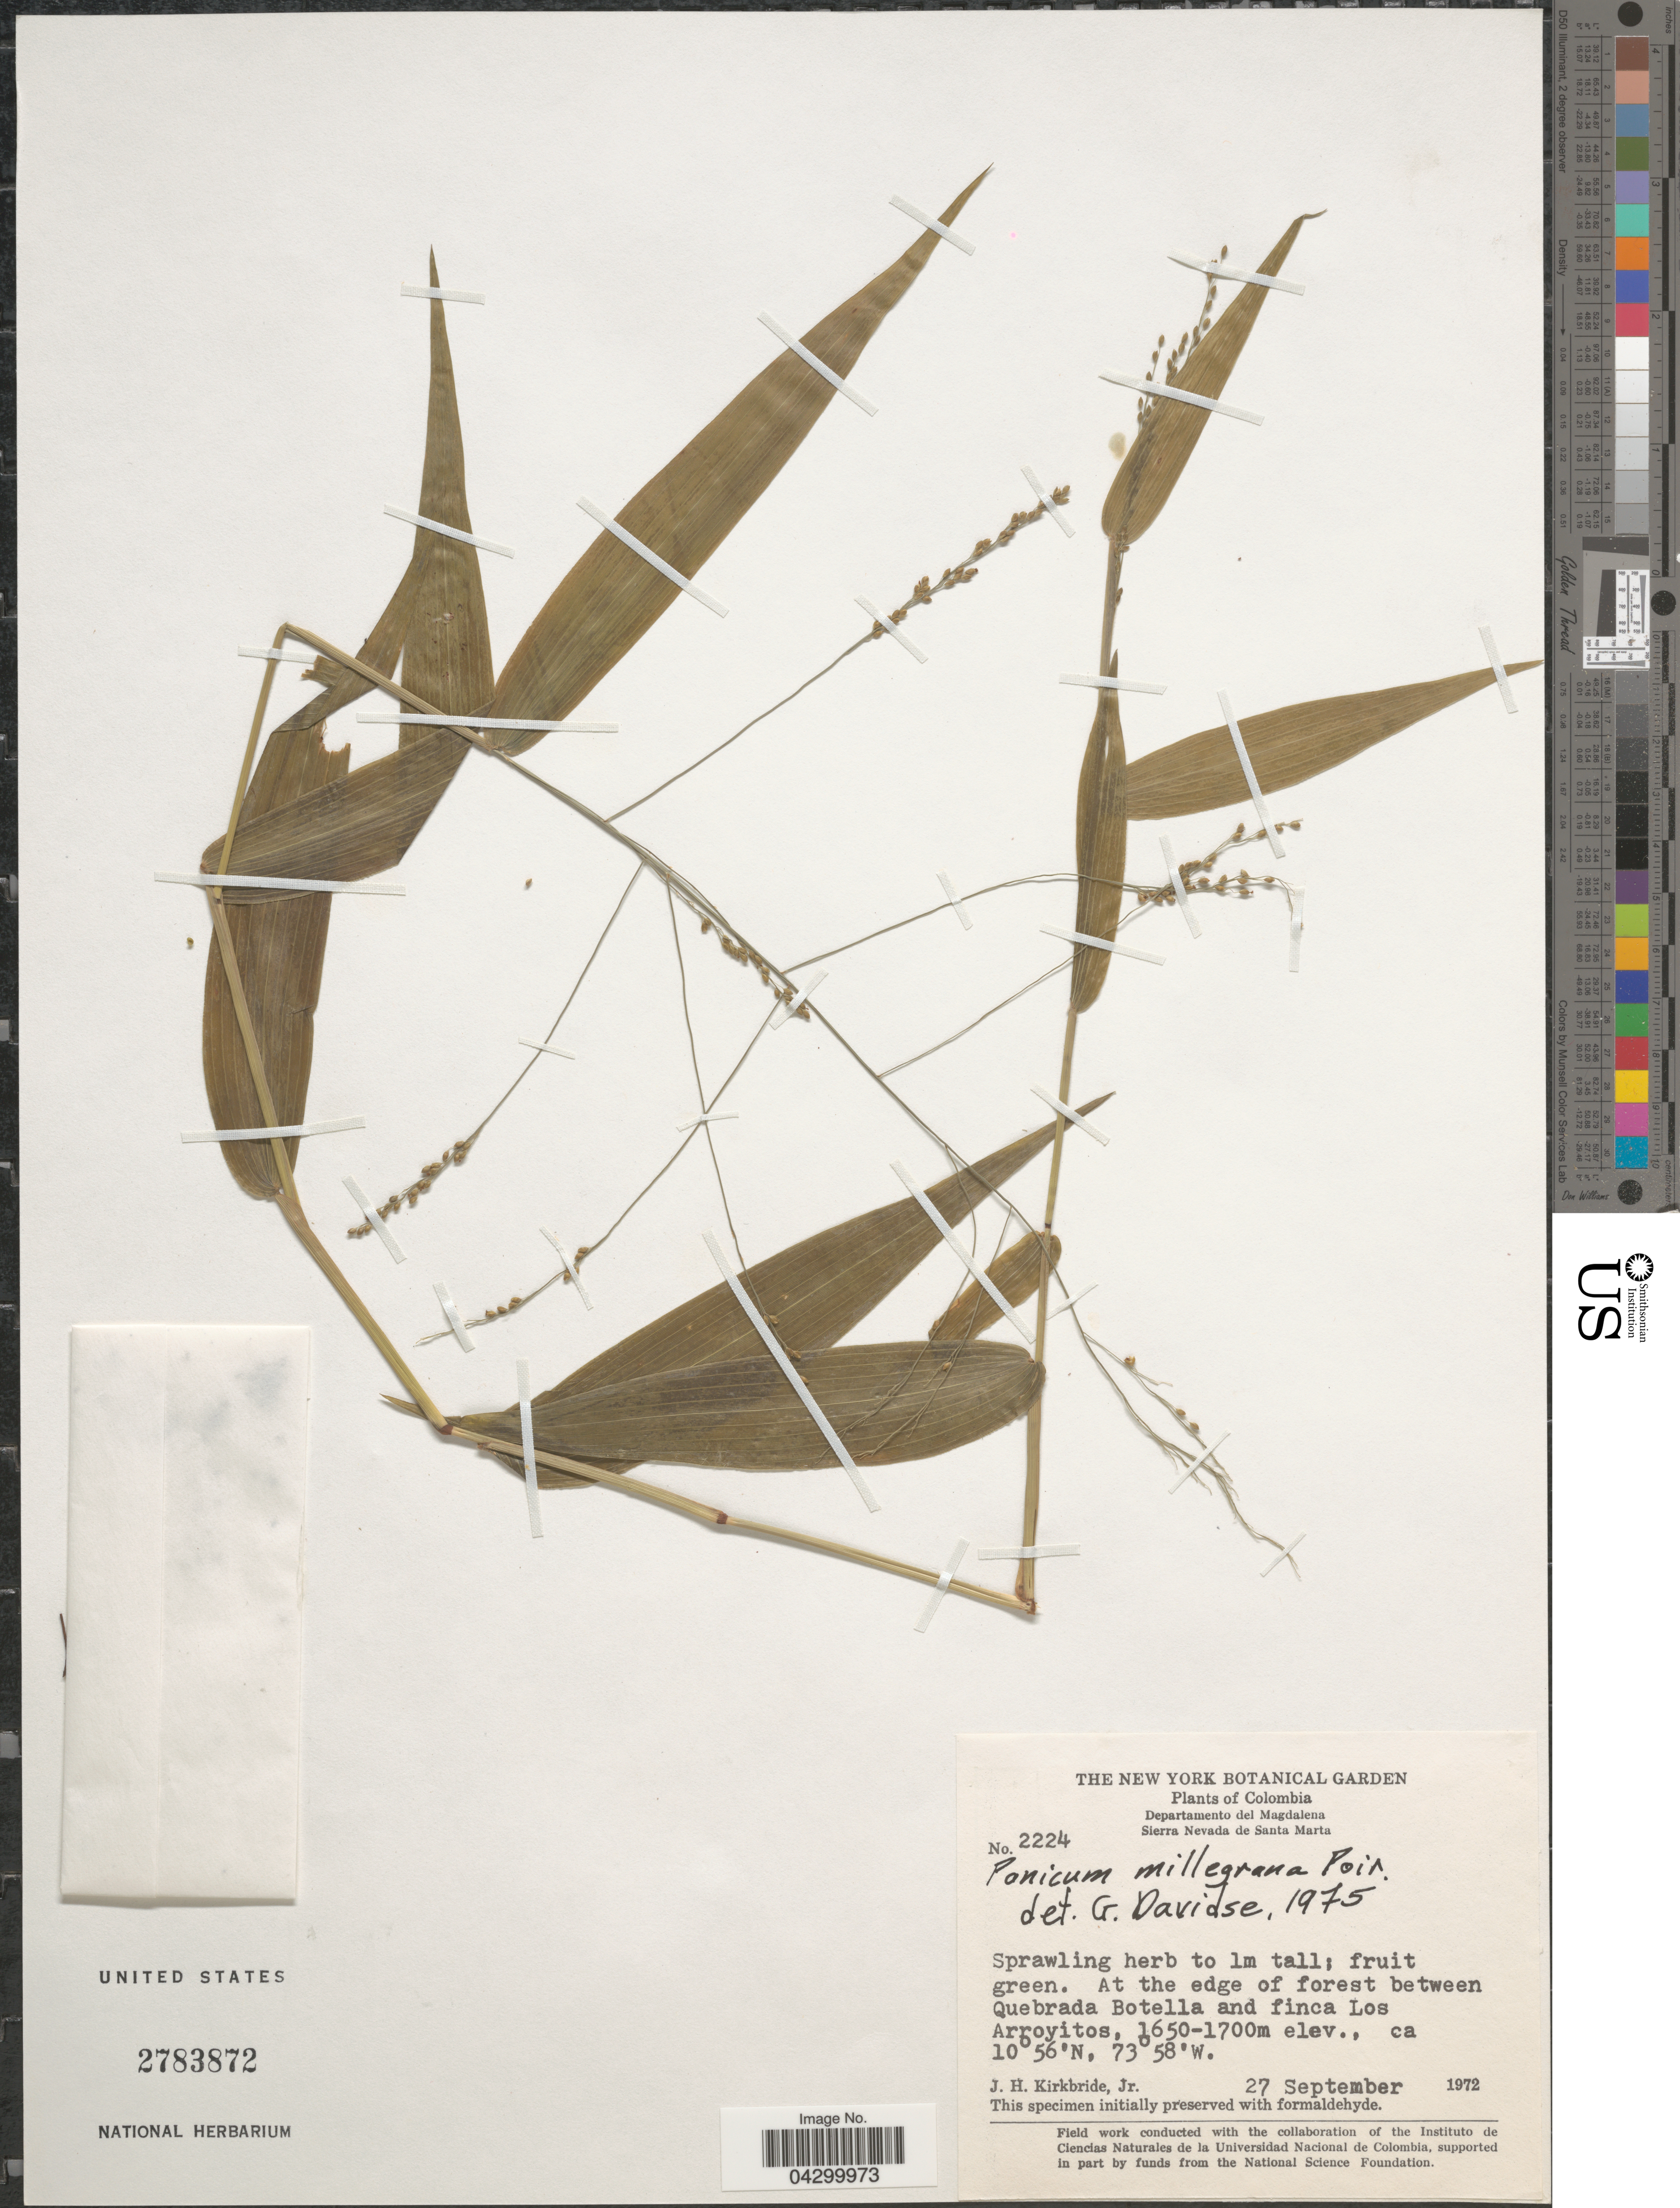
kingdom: Plantae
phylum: Tracheophyta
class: Liliopsida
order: Poales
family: Poaceae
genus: Panicum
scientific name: Panicum millegrana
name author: Poir.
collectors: J. H. Kirkbride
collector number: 2224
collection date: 1972-09-27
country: Colombia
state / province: Magdalena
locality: Departamento del Magdalena. Sierra Nevada de Santa Marta. At the edge of forest between Quebrada Botella and finca Los Arroyitos.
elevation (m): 1650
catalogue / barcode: US 2783872